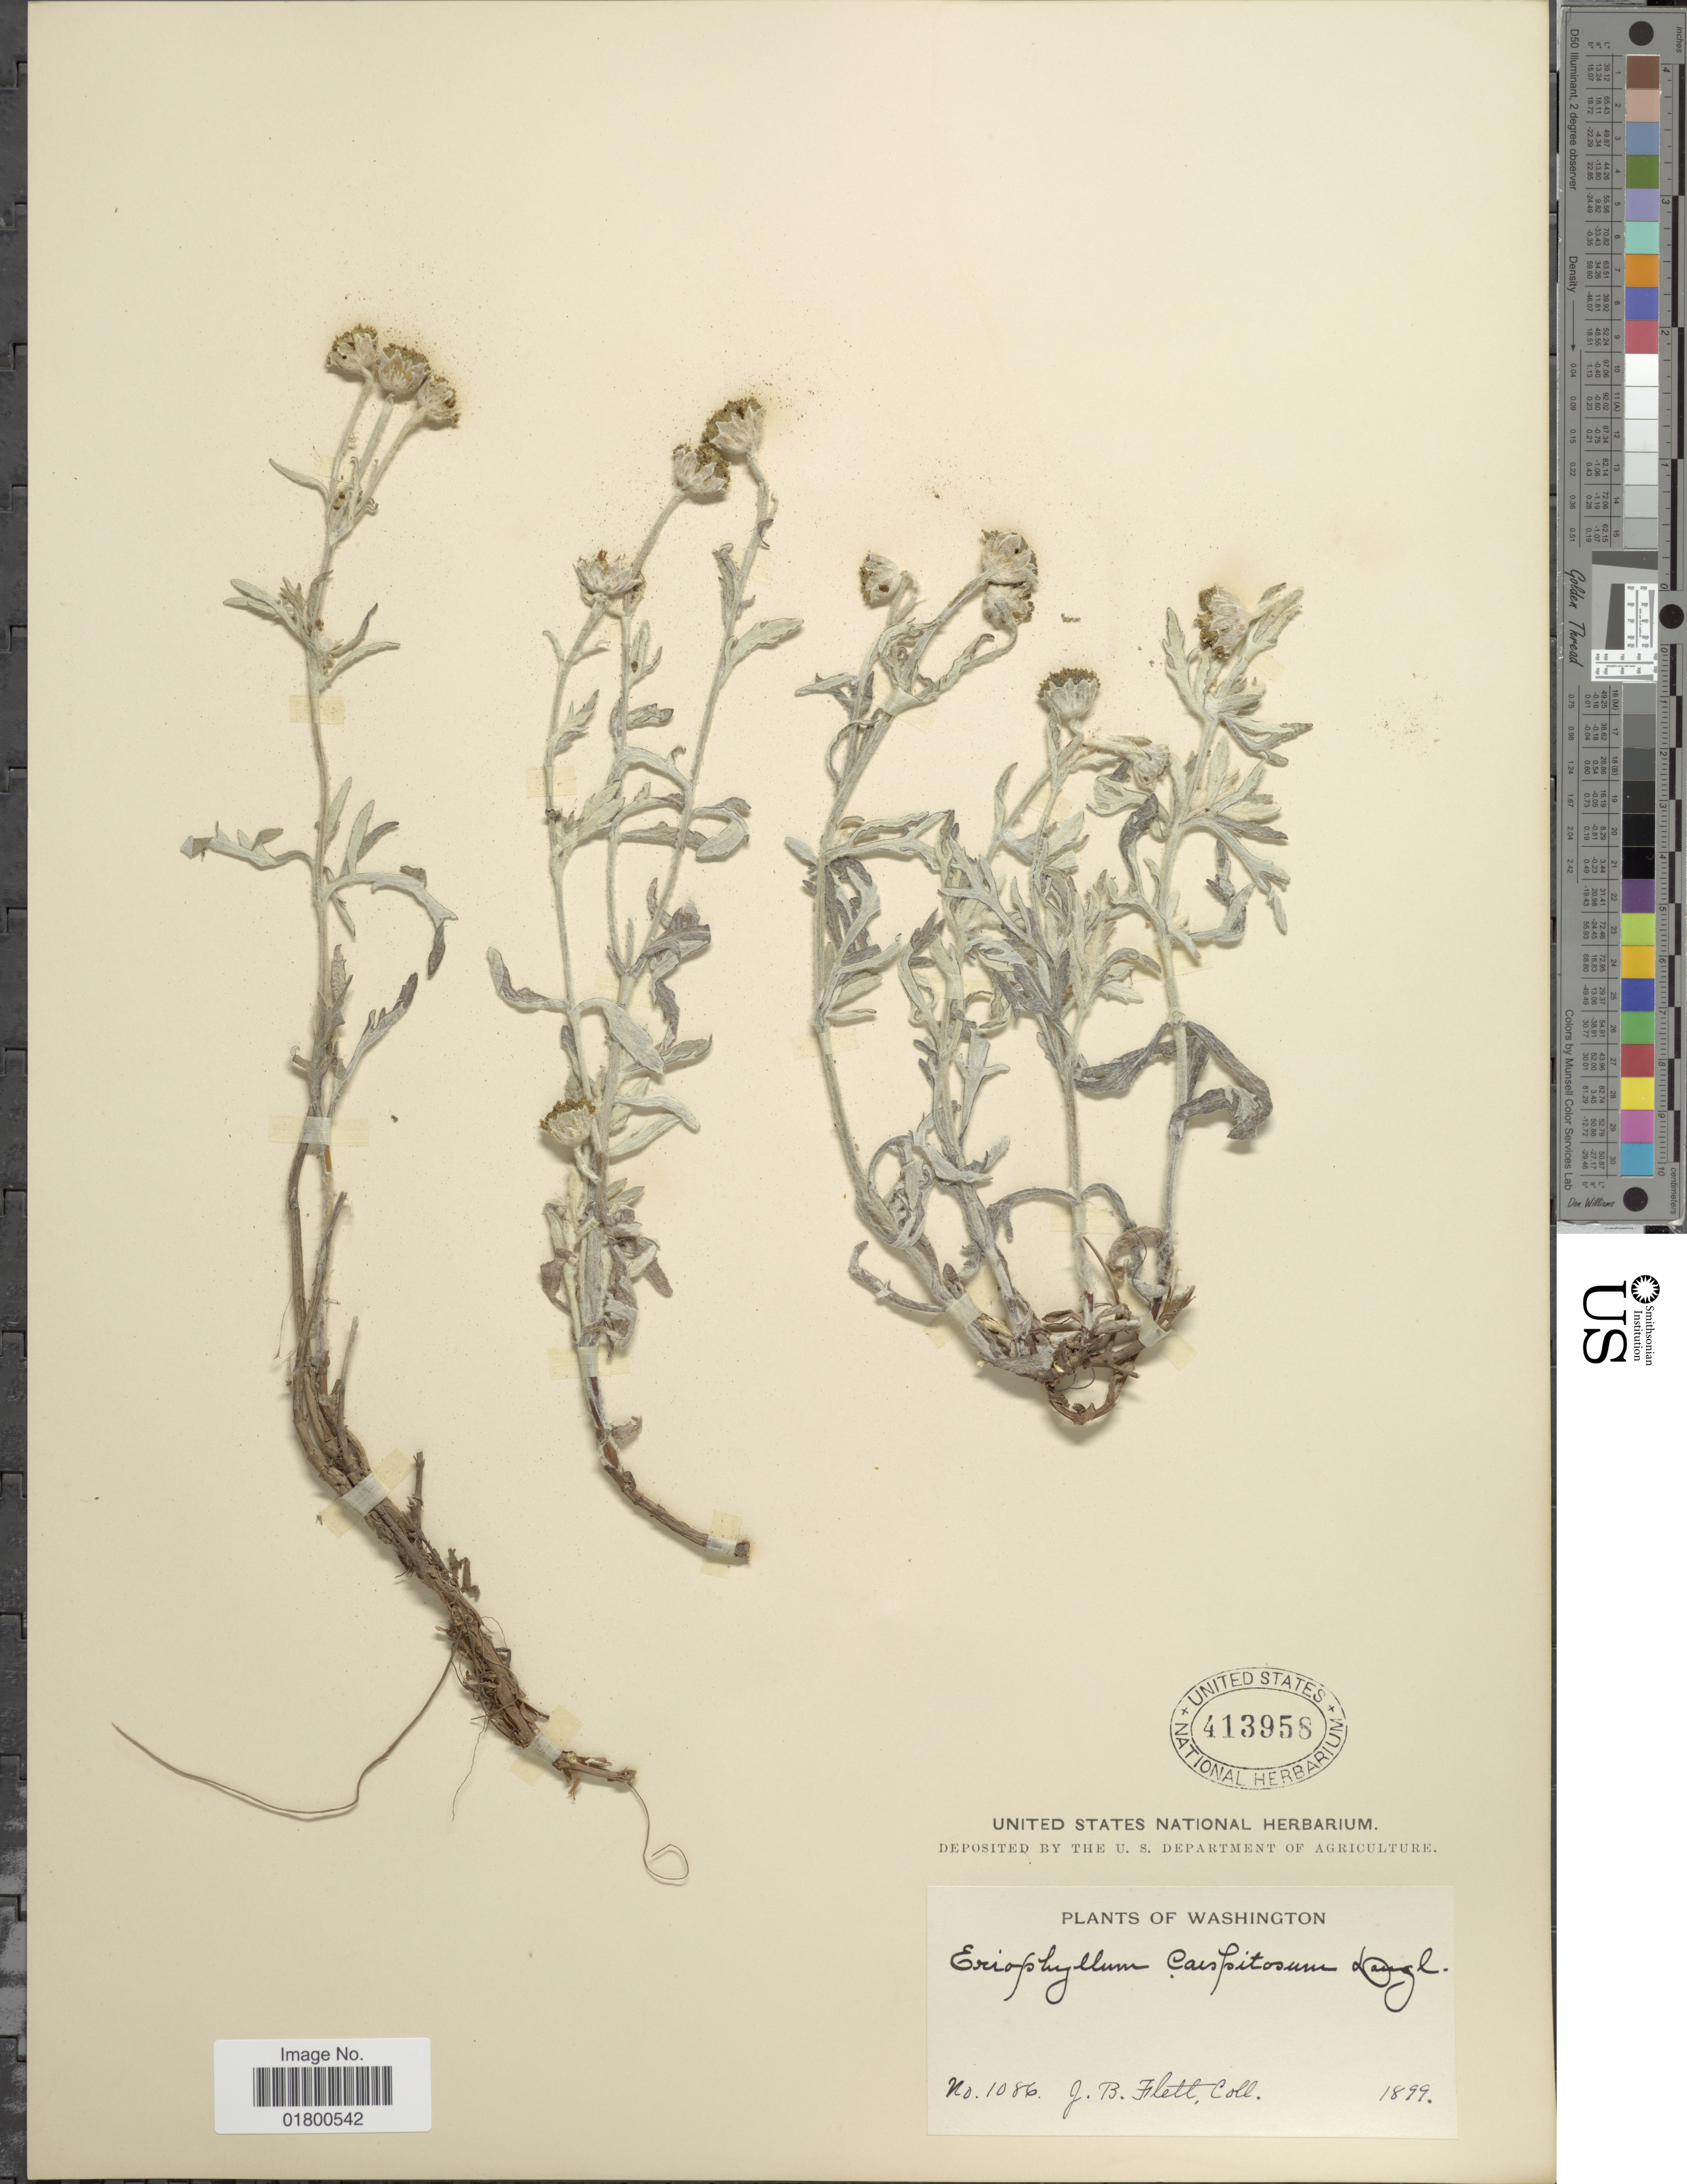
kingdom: Plantae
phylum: Tracheophyta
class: Magnoliopsida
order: Asterales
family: Asteraceae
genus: Eriophyllum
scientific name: Eriophyllum superbum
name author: Rydb.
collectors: J. Flett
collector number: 1086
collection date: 1899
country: United States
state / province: Washington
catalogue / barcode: US 413958